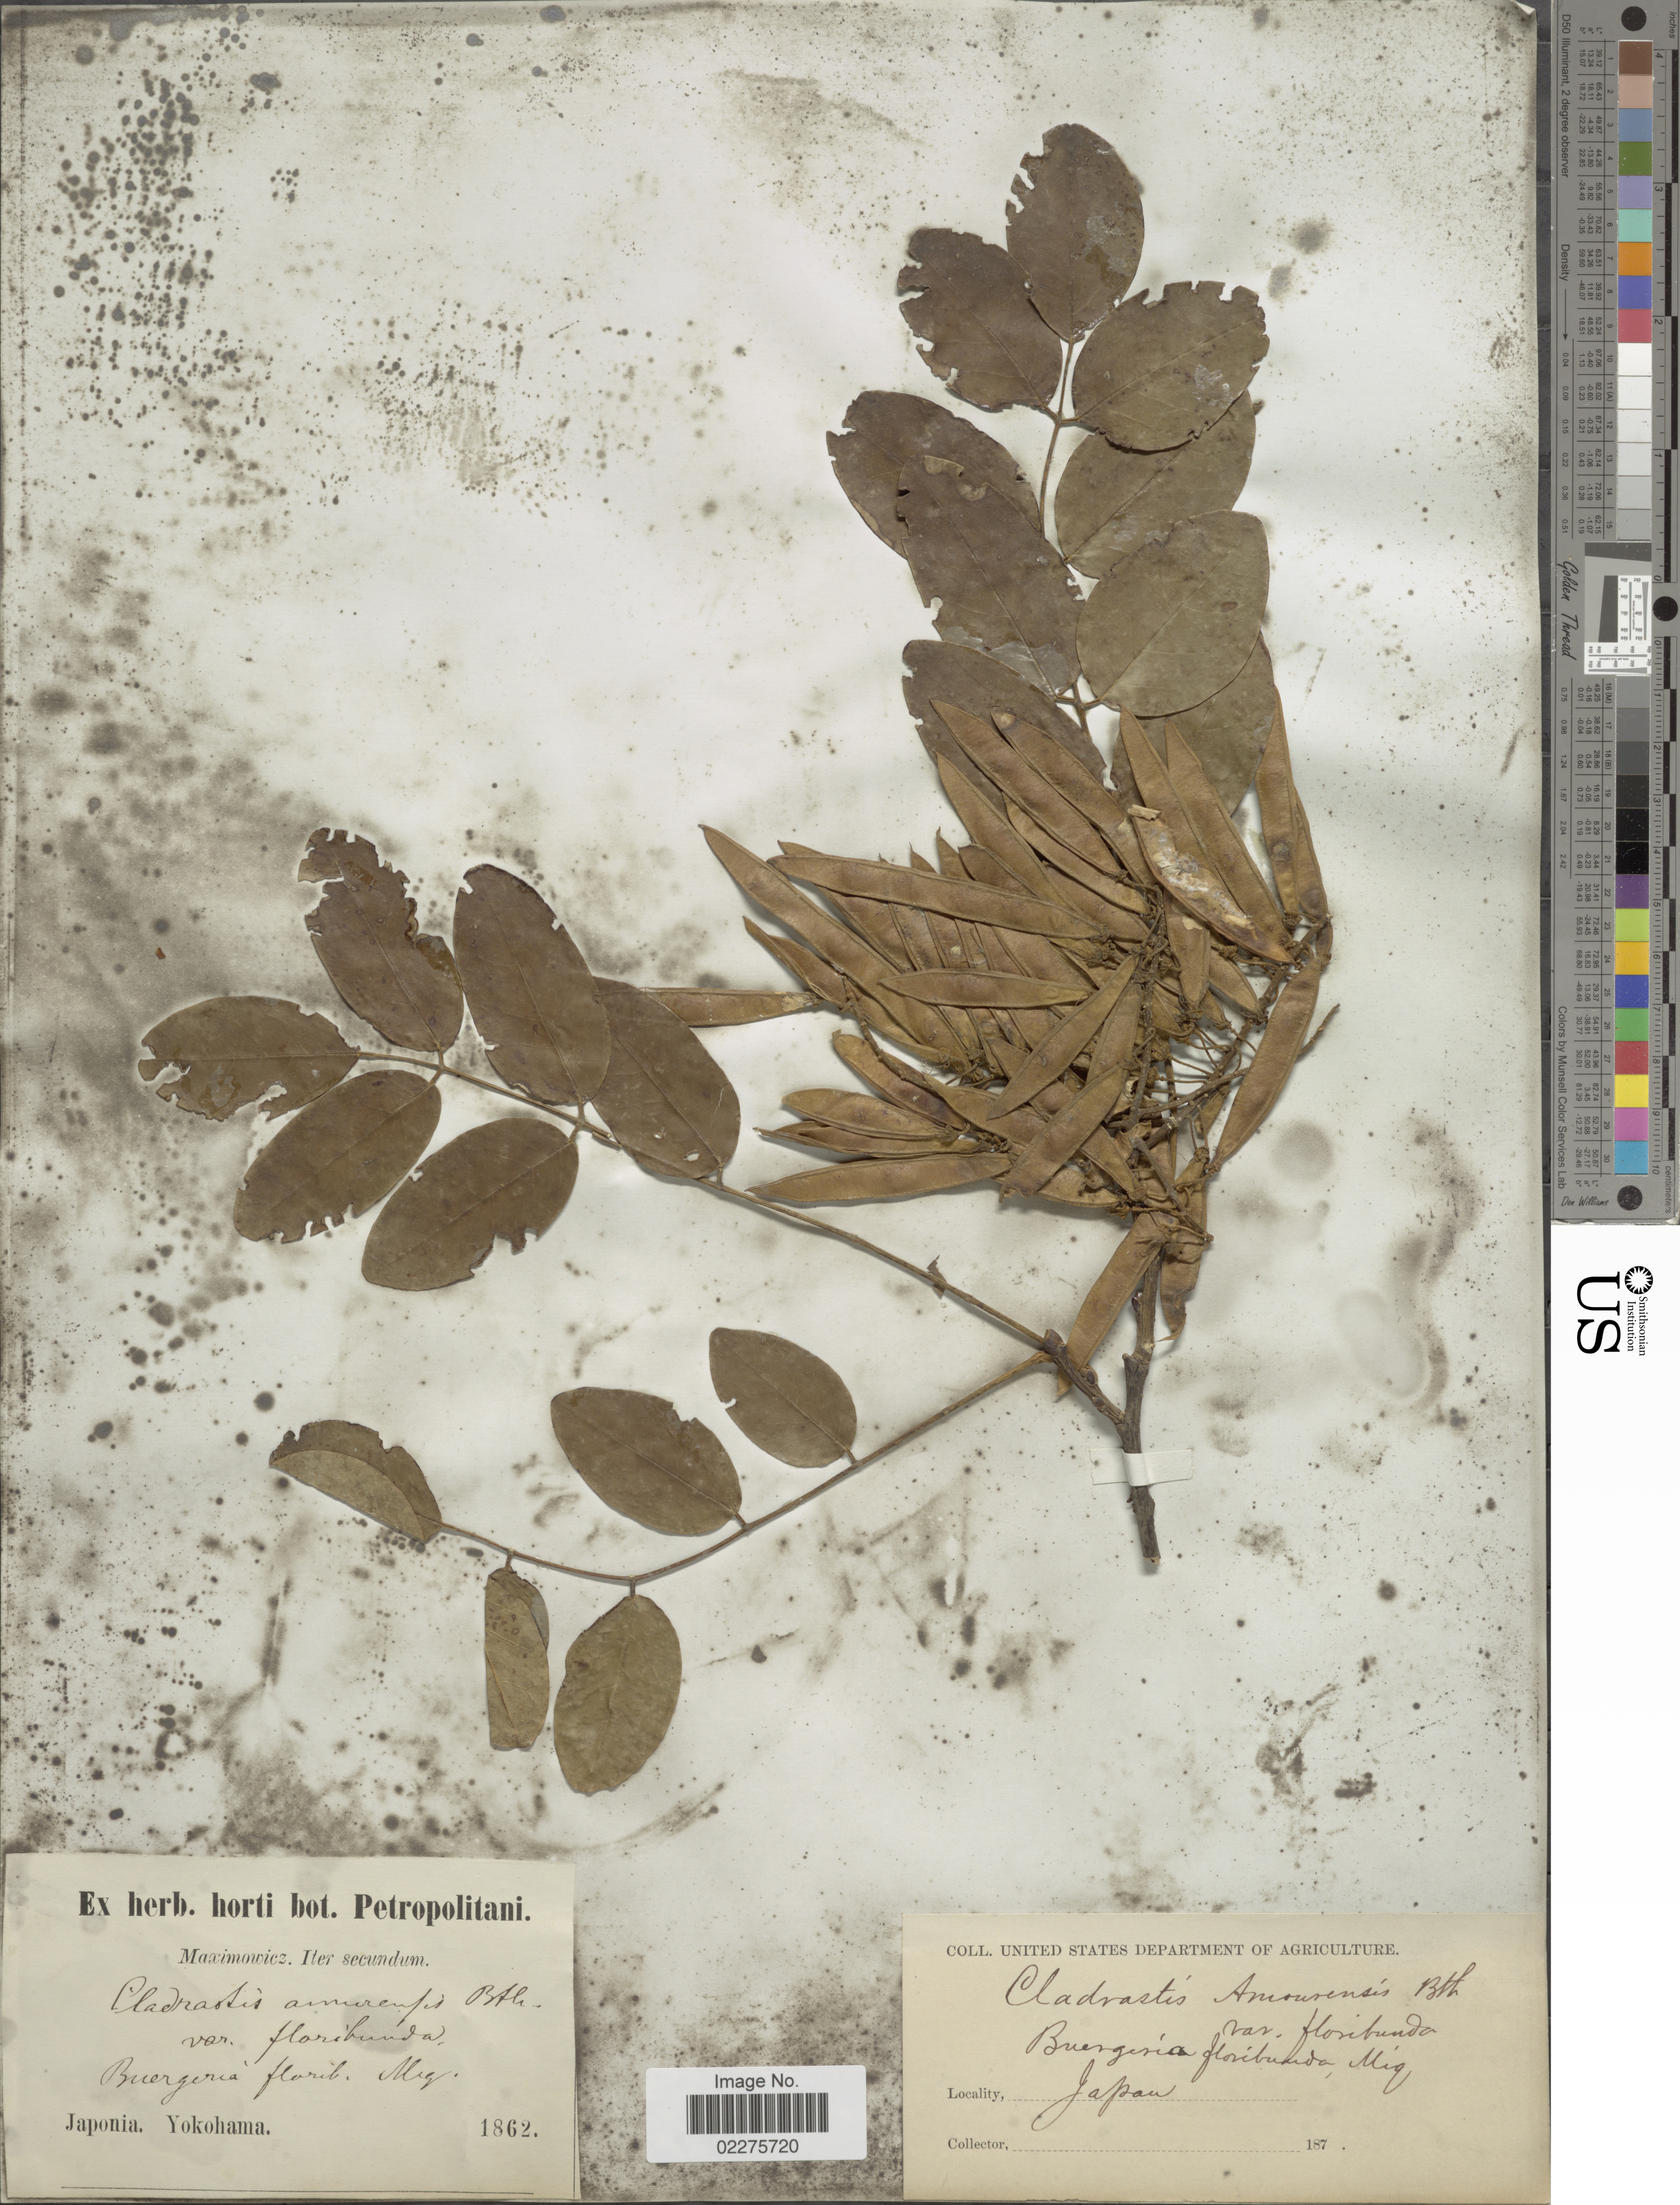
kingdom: Plantae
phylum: Tracheophyta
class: Magnoliopsida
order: Fabales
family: Fabaceae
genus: Maackia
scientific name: Maackia amurensis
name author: Rupr.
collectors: Maximowicz, --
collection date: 1862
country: Japan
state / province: Kanagawa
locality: Yokohama